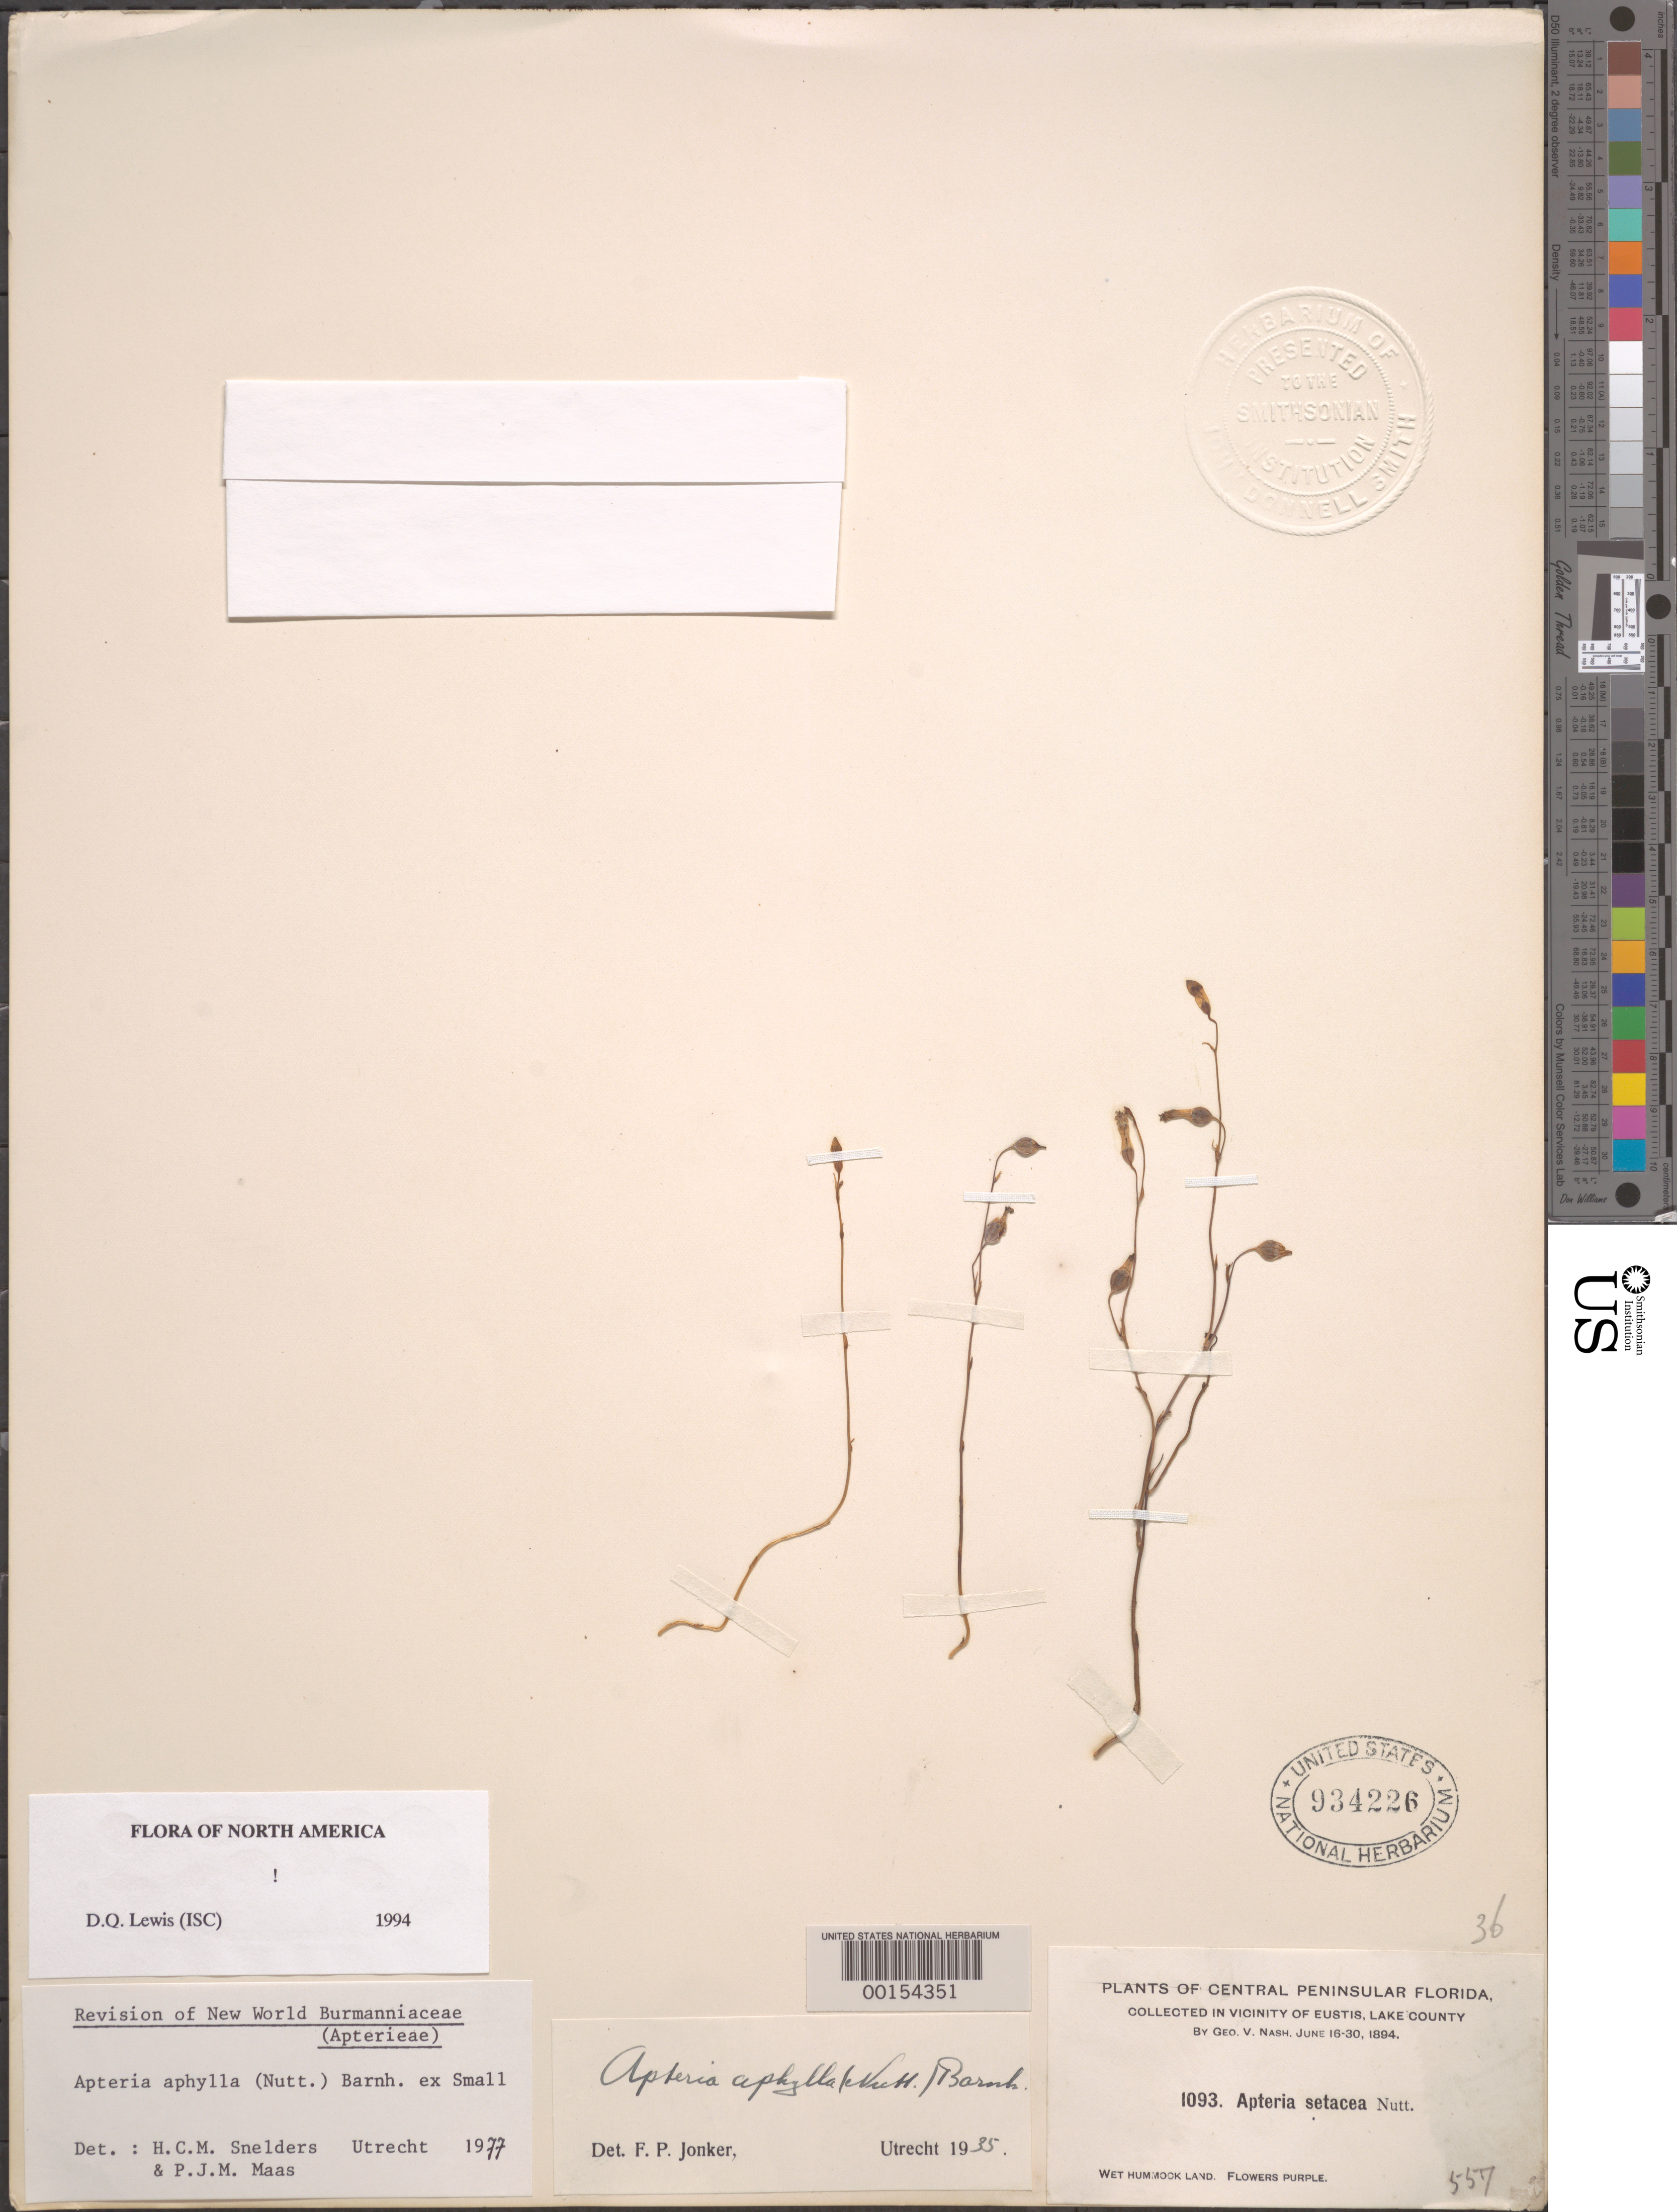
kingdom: Plantae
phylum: Tracheophyta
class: Liliopsida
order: Dioscoreales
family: Burmanniaceae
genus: Apteria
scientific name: Apteria aphylla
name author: (Nutt.) Barnhart ex Small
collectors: G. V. Nash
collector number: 1093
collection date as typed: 16 Jun 1894 to 30 Jun 1894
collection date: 1894-06-16/1894-06-30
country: United States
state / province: Florida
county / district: Lake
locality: Eustis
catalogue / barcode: US 934226